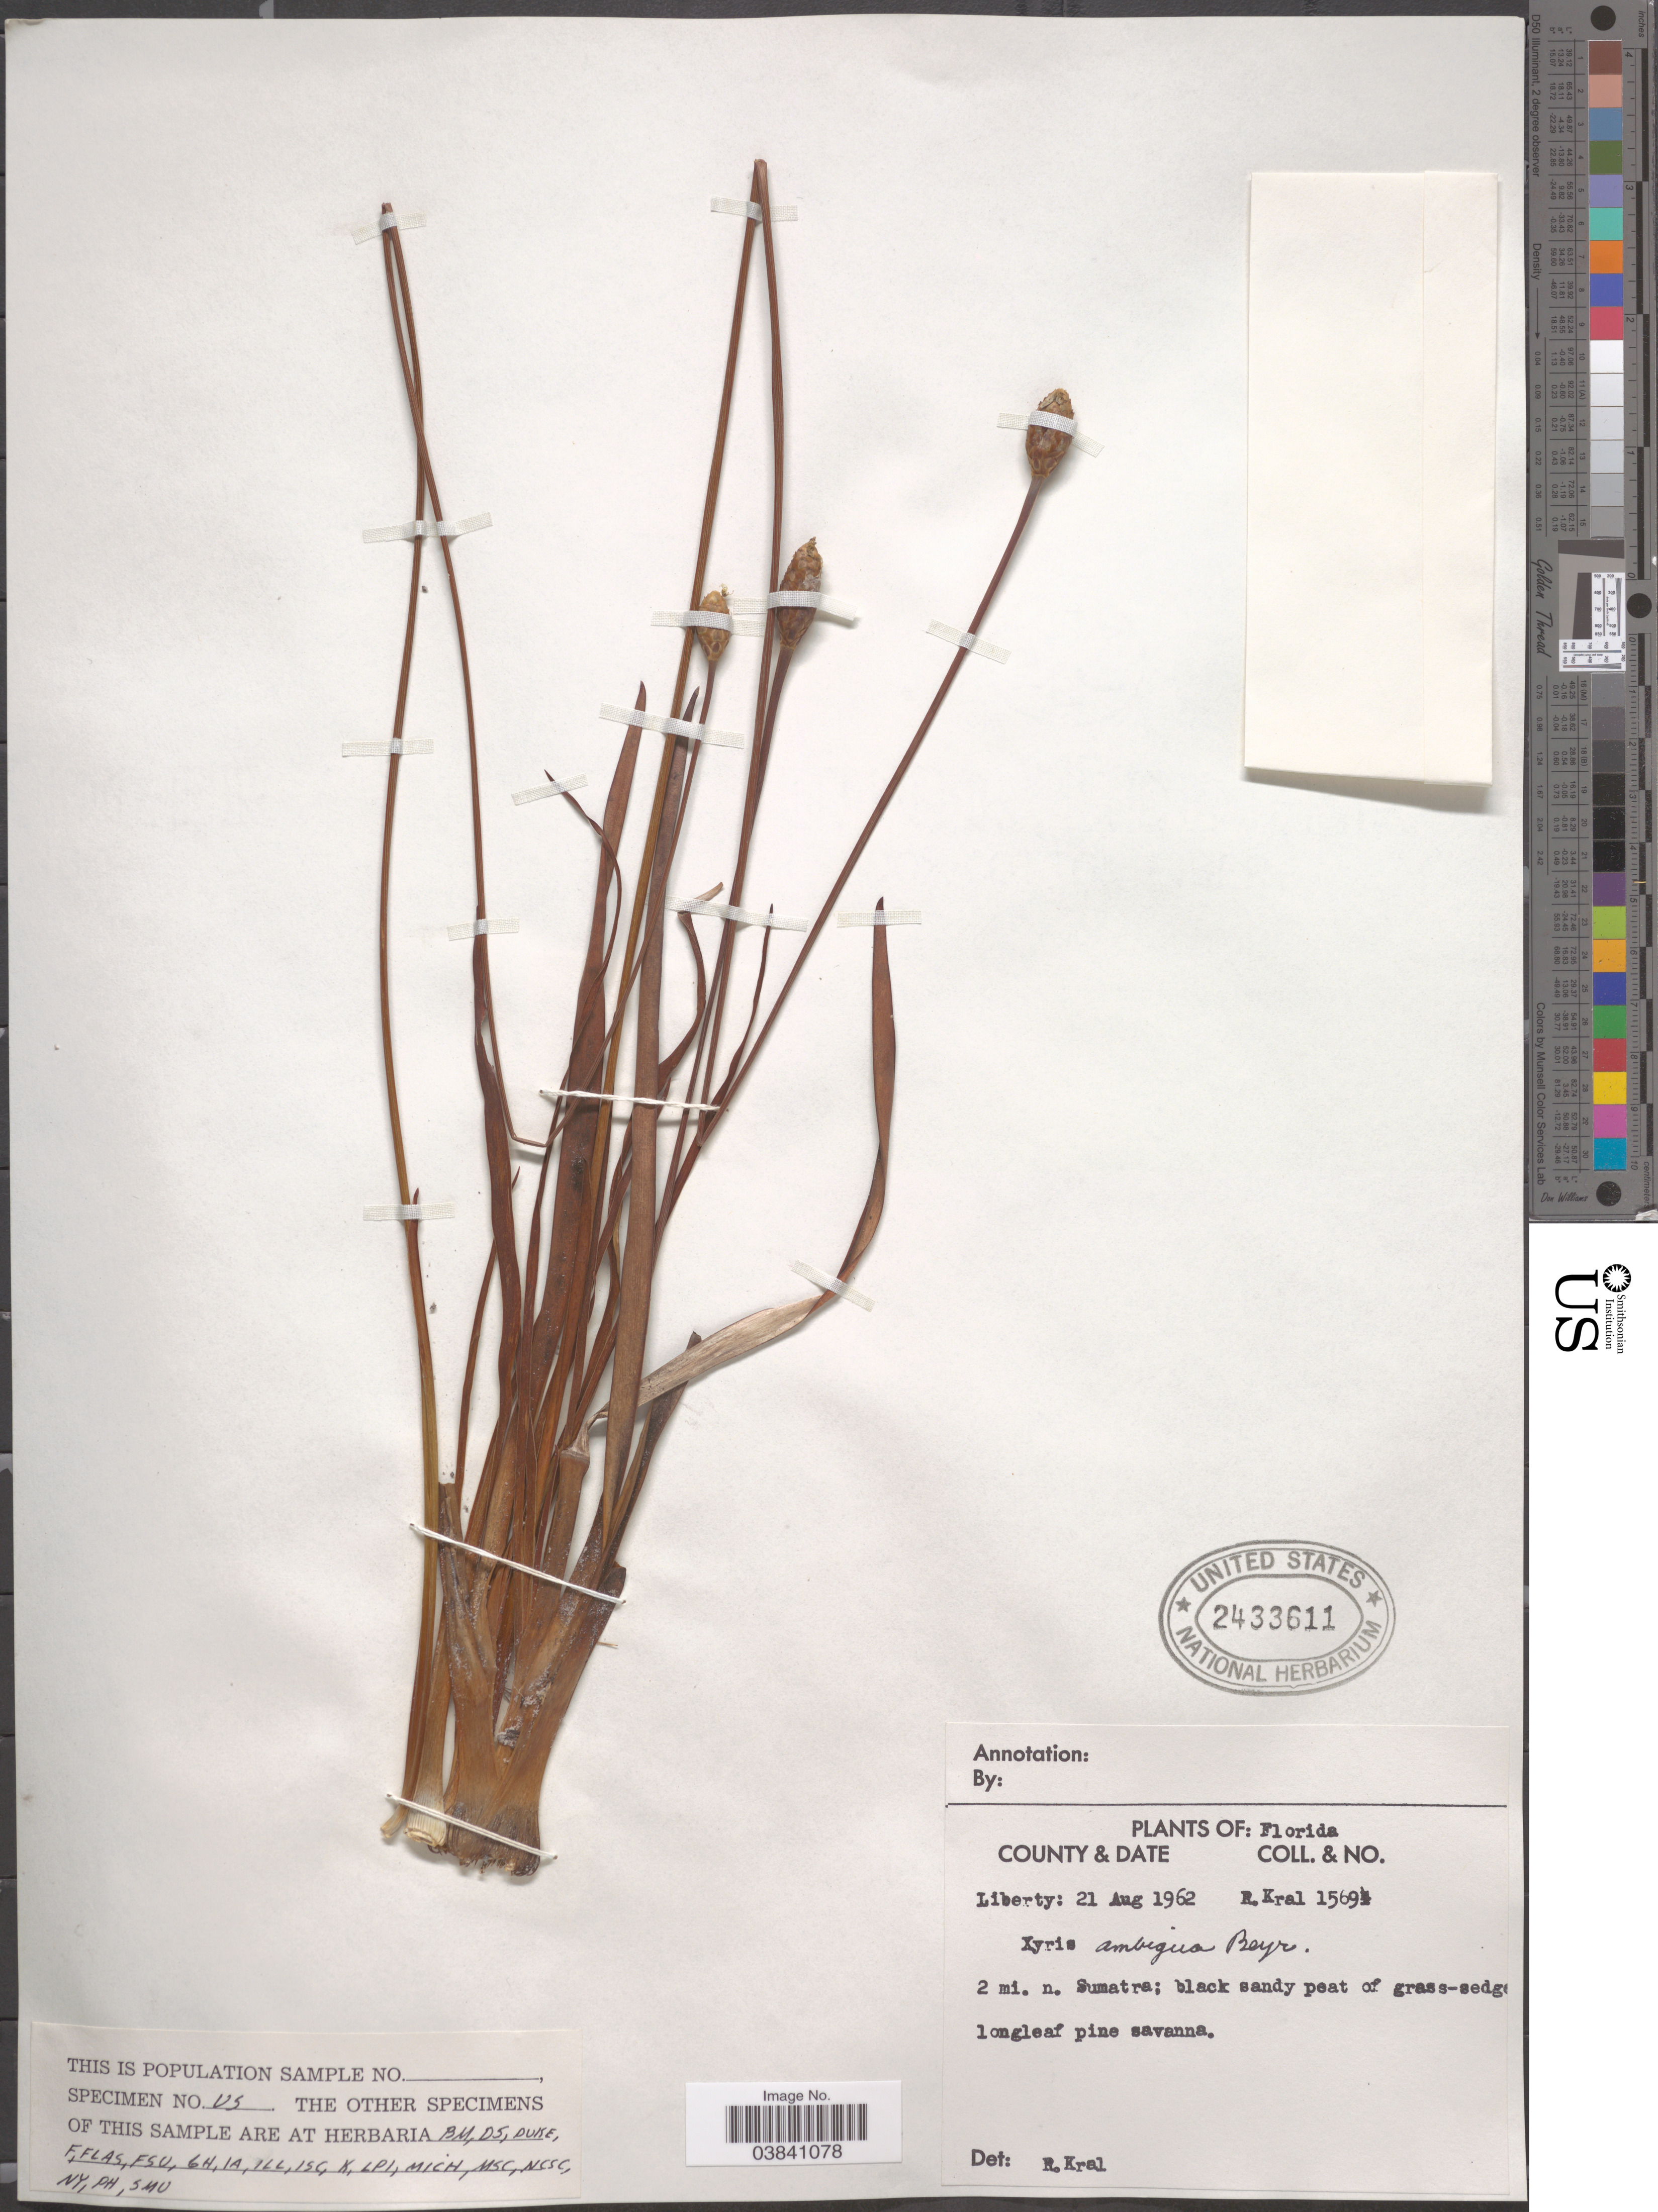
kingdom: Plantae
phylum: Tracheophyta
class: Liliopsida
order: Poales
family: Xyridaceae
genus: Xyris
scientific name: Xyris ambigua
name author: Beyr. ex Kunth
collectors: R. Kral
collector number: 1569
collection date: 1962-08-21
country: United States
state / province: Florida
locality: County Liberty: 2 mi. n. Sumatra.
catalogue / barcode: US 2433611